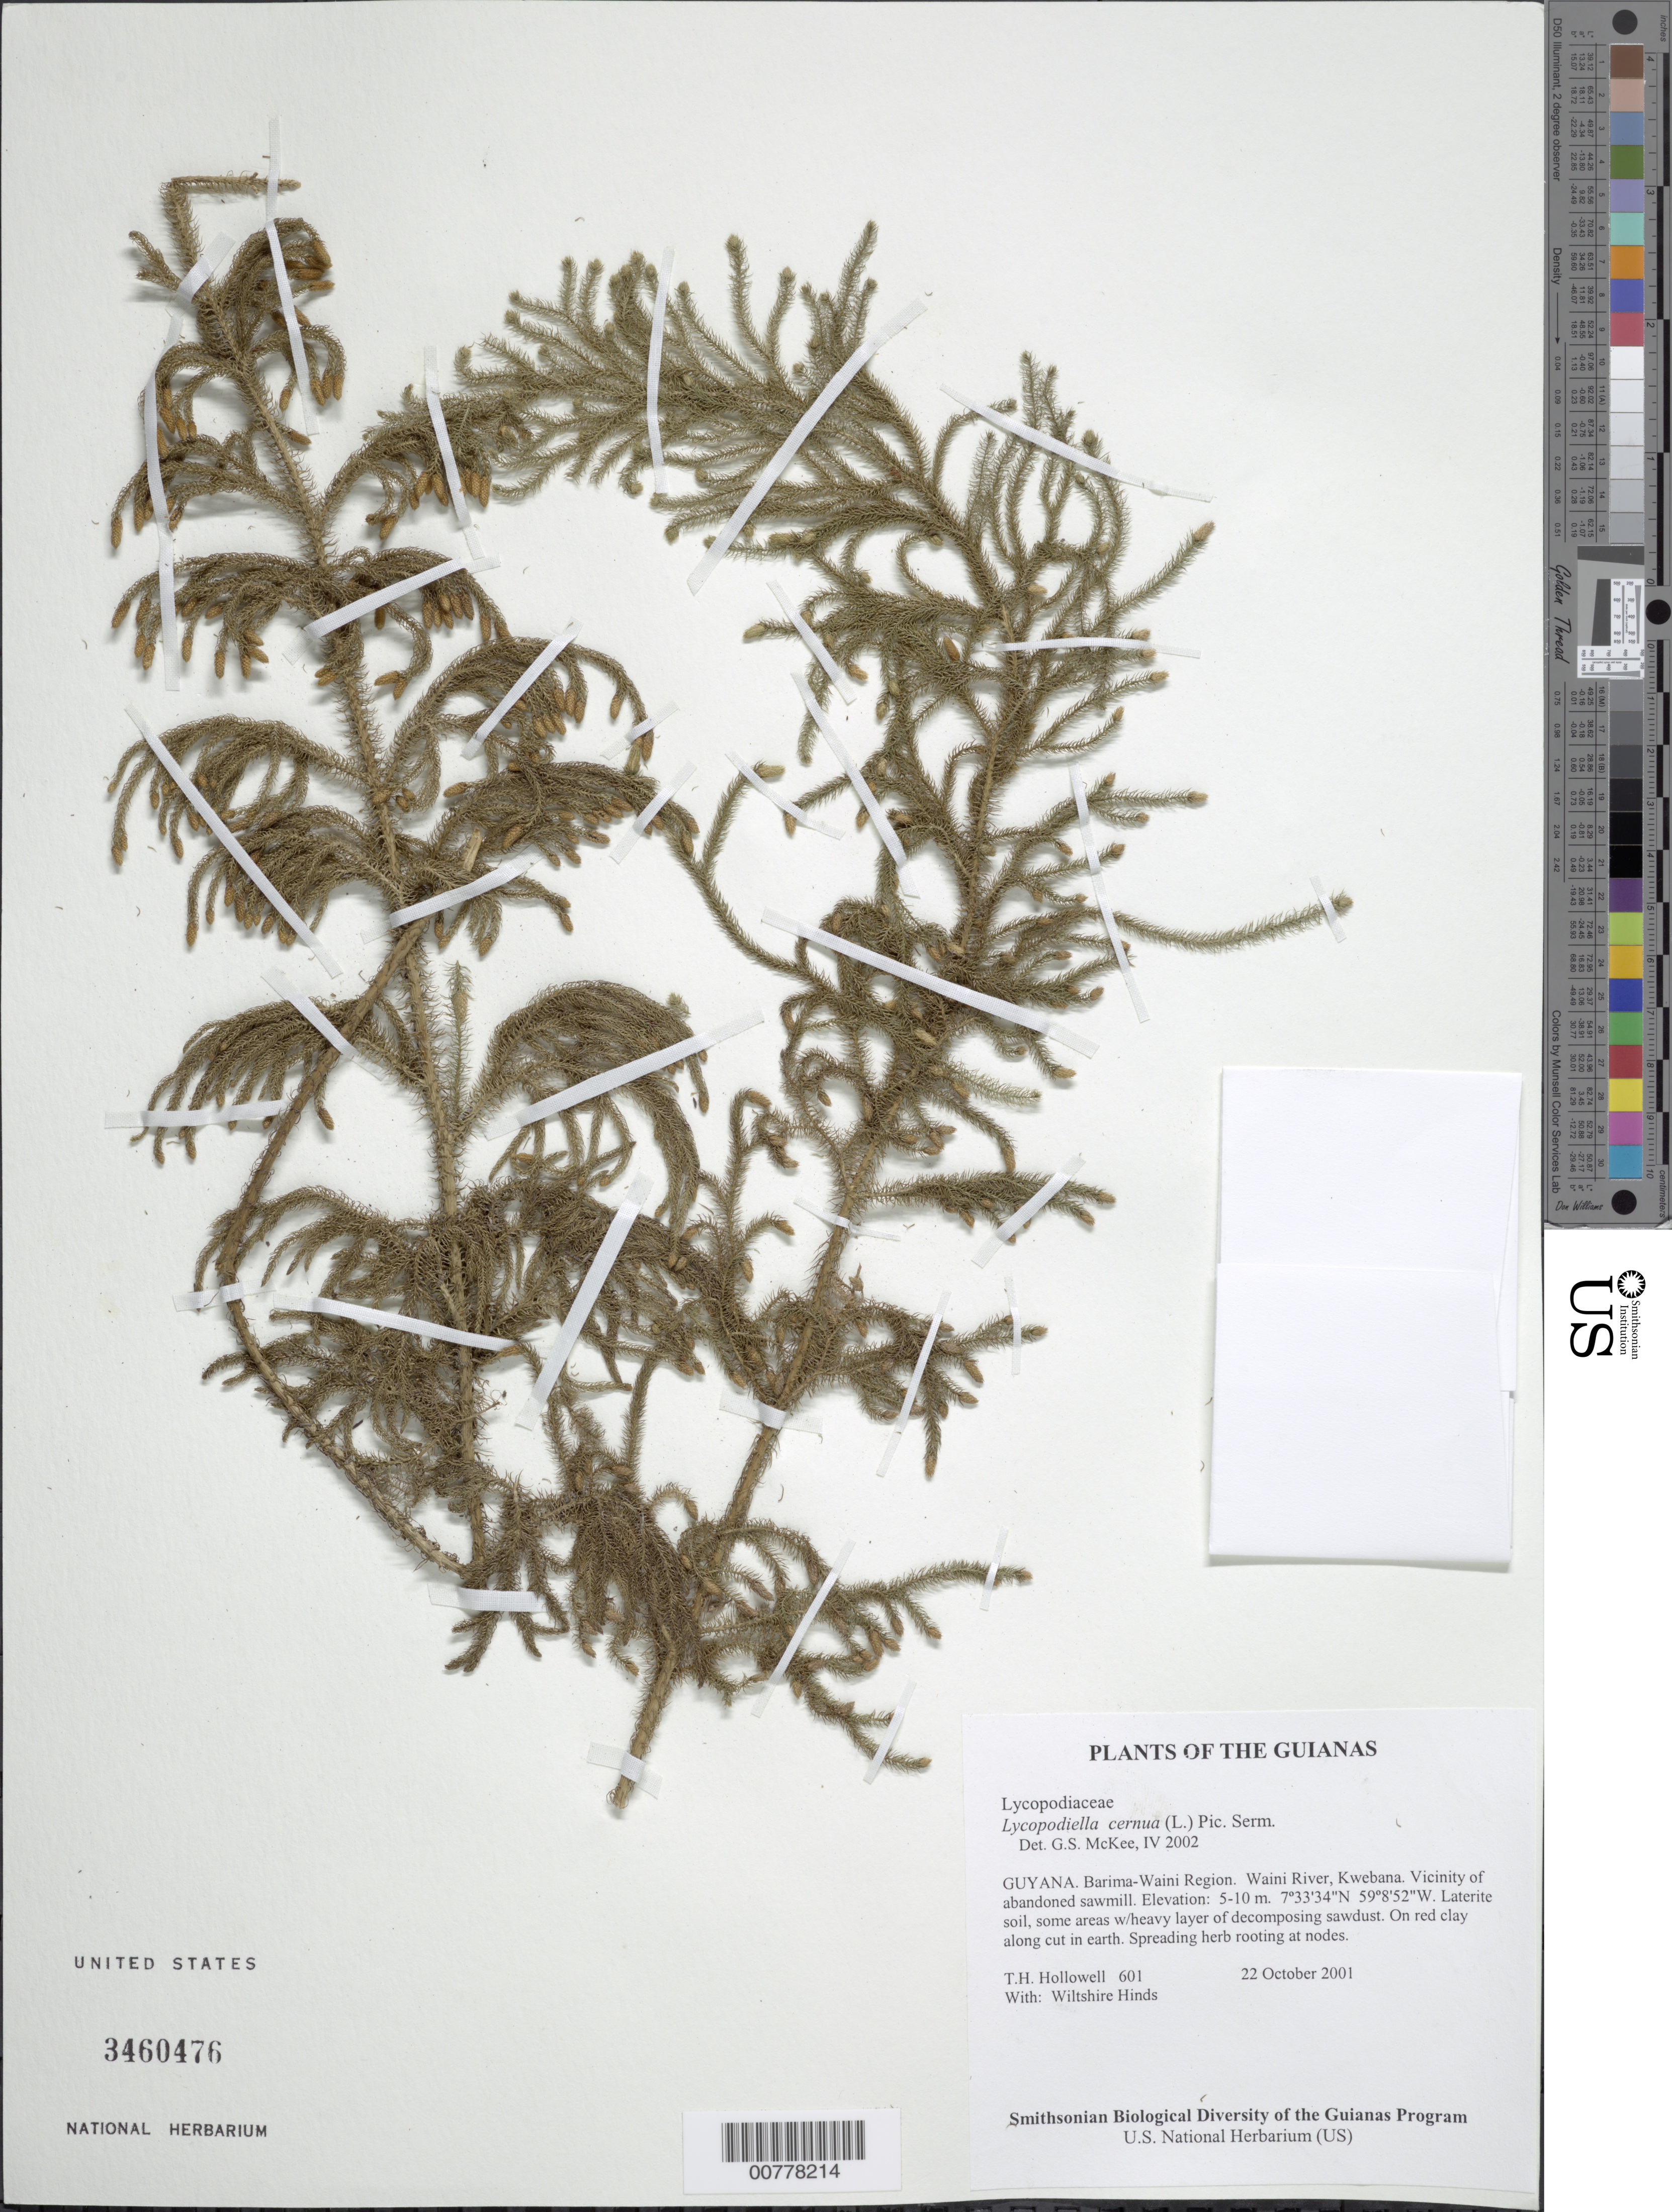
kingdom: Plantae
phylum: Tracheophyta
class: Lycopodiopsida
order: Lycopodiales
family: Lycopodiaceae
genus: Palhinhaea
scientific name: Palhinhaea cernua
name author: (L.) Vasc. & Franco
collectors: T. Hollowell & W. Hinds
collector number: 601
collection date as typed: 22 October 2001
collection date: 2001-10-22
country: Guyana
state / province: Barima-Waini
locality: Waini River, Kwebana. Vicinity of abandoned sawmill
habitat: Laterite soil, some areas w/heavy layer of decomposing sawdust. On red clay along cut in earth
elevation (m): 5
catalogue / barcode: US 3460476